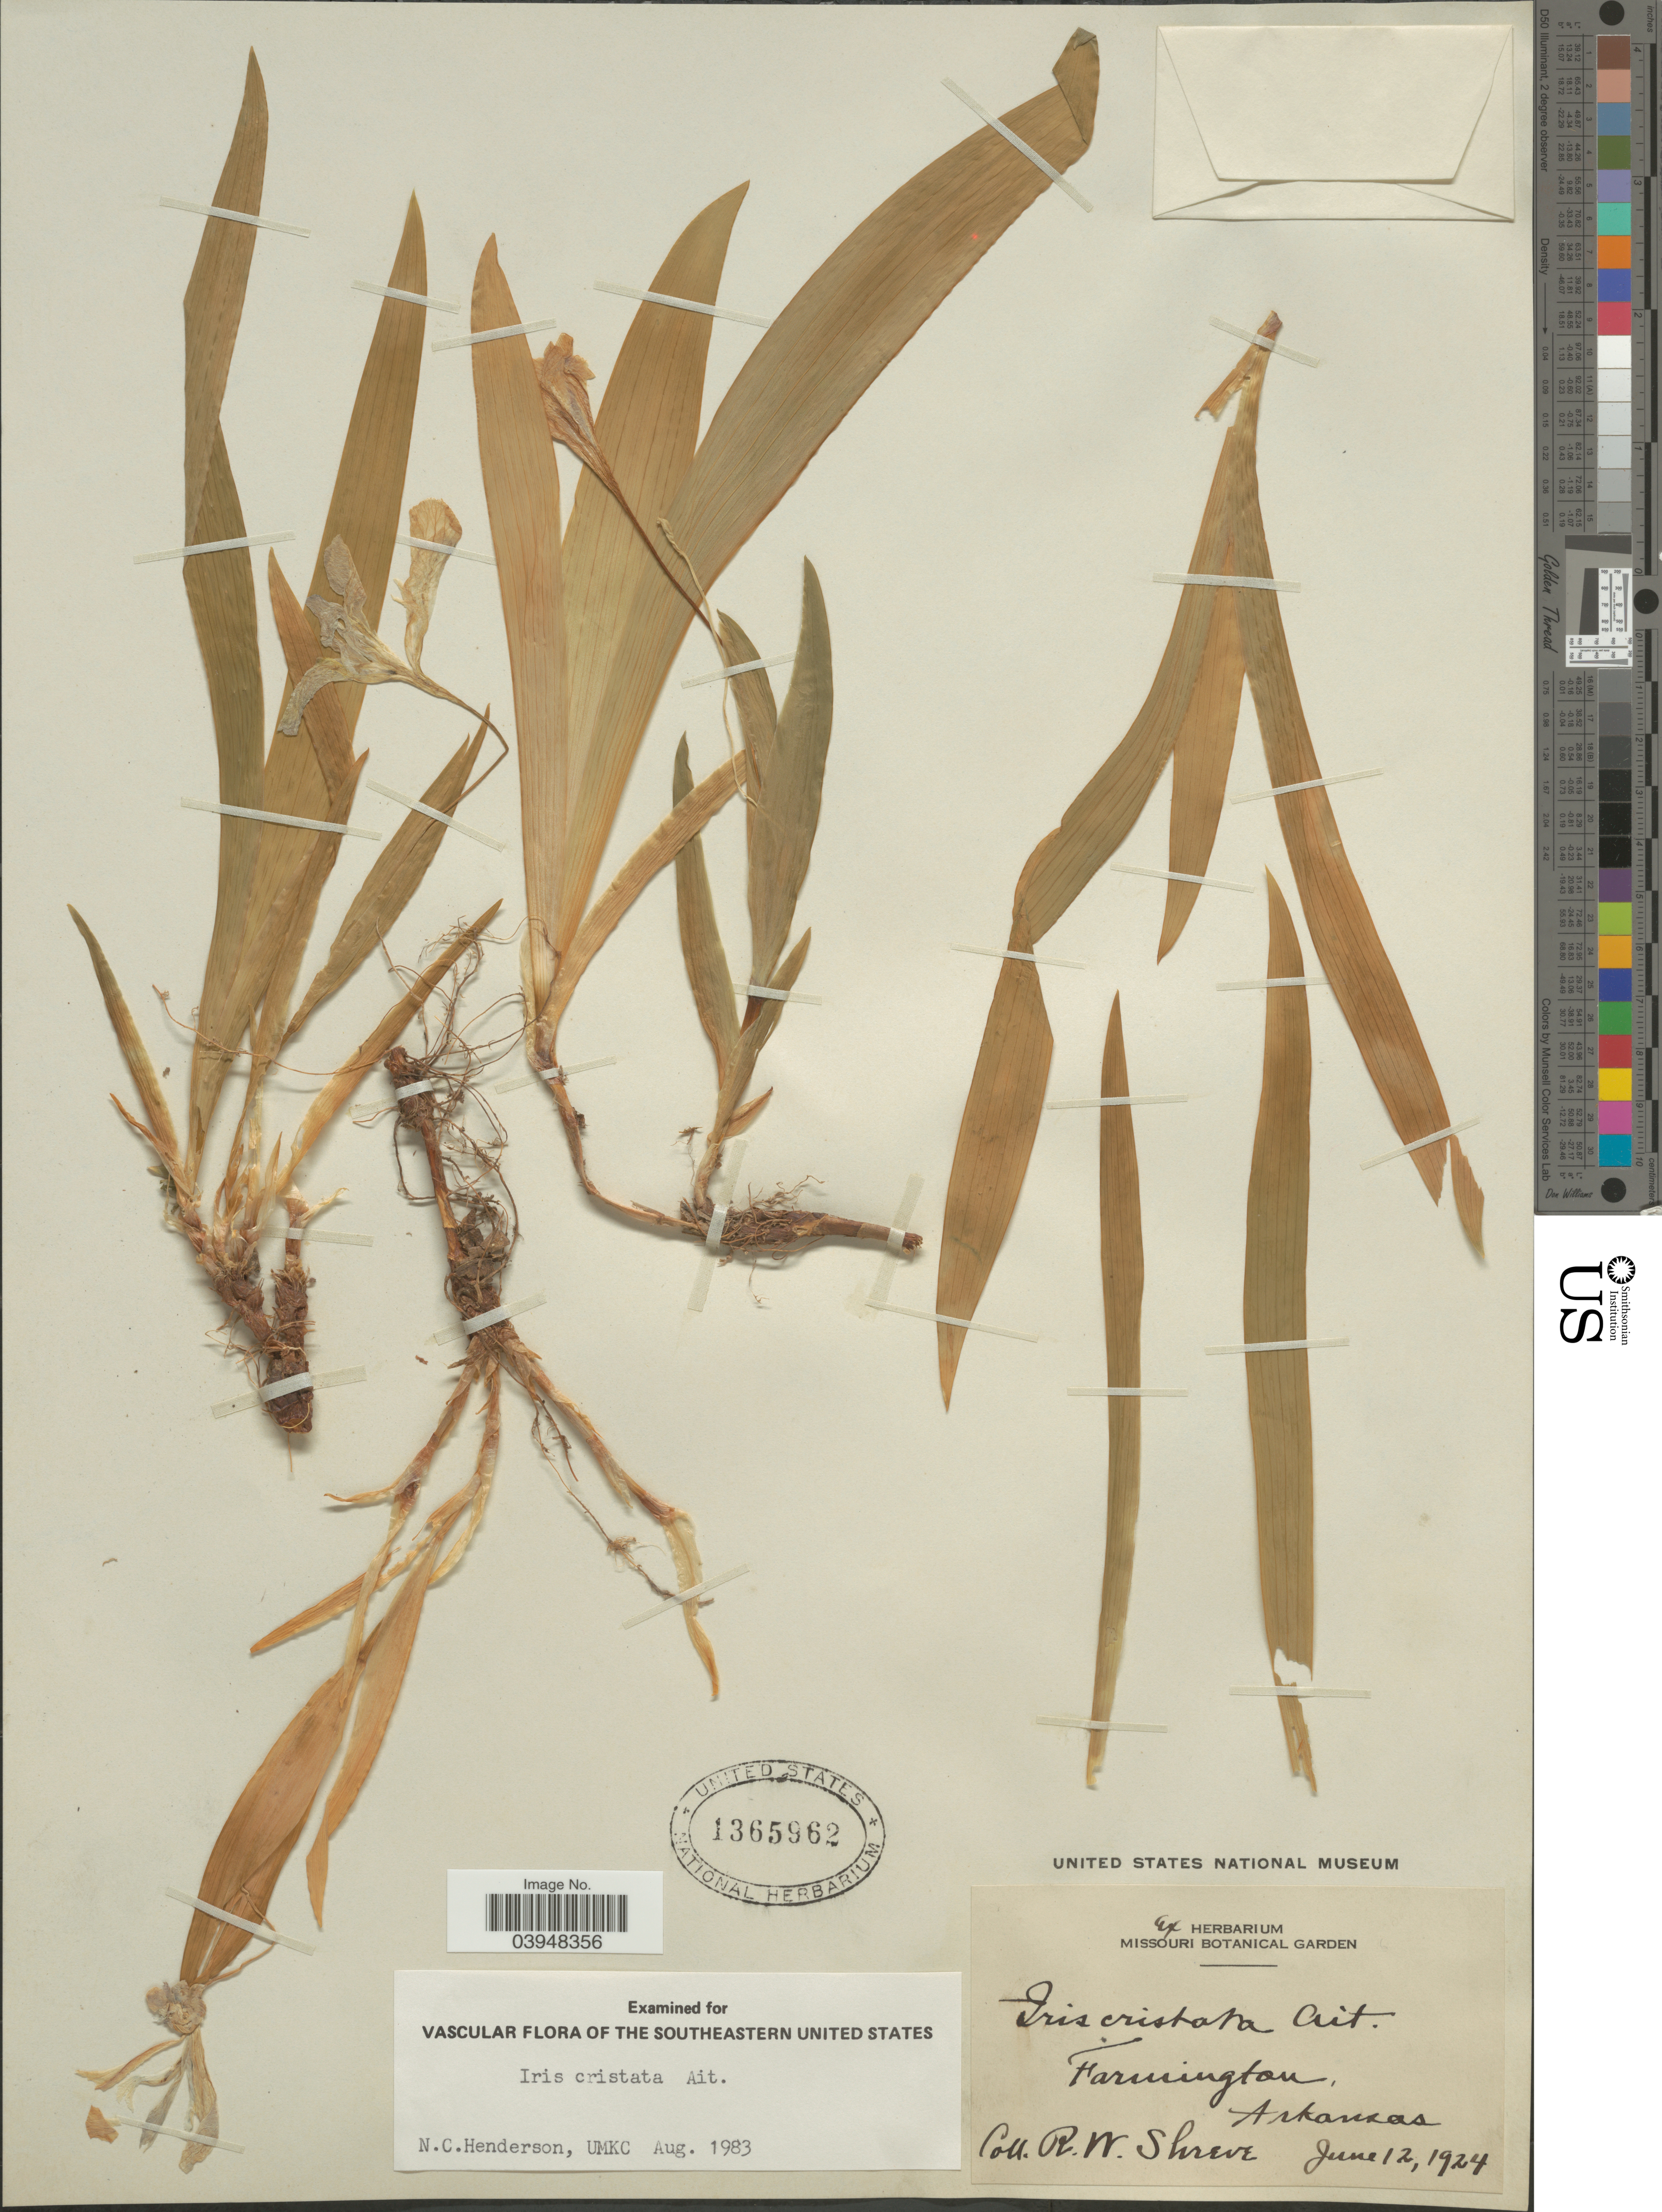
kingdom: Plantae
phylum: Tracheophyta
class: Liliopsida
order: Asparagales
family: Iridaceae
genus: Iris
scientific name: Iris cristata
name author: Aiton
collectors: R. Shreve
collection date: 1924-06-12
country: United States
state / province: Arkansas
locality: Farmington.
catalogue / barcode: US 1365962